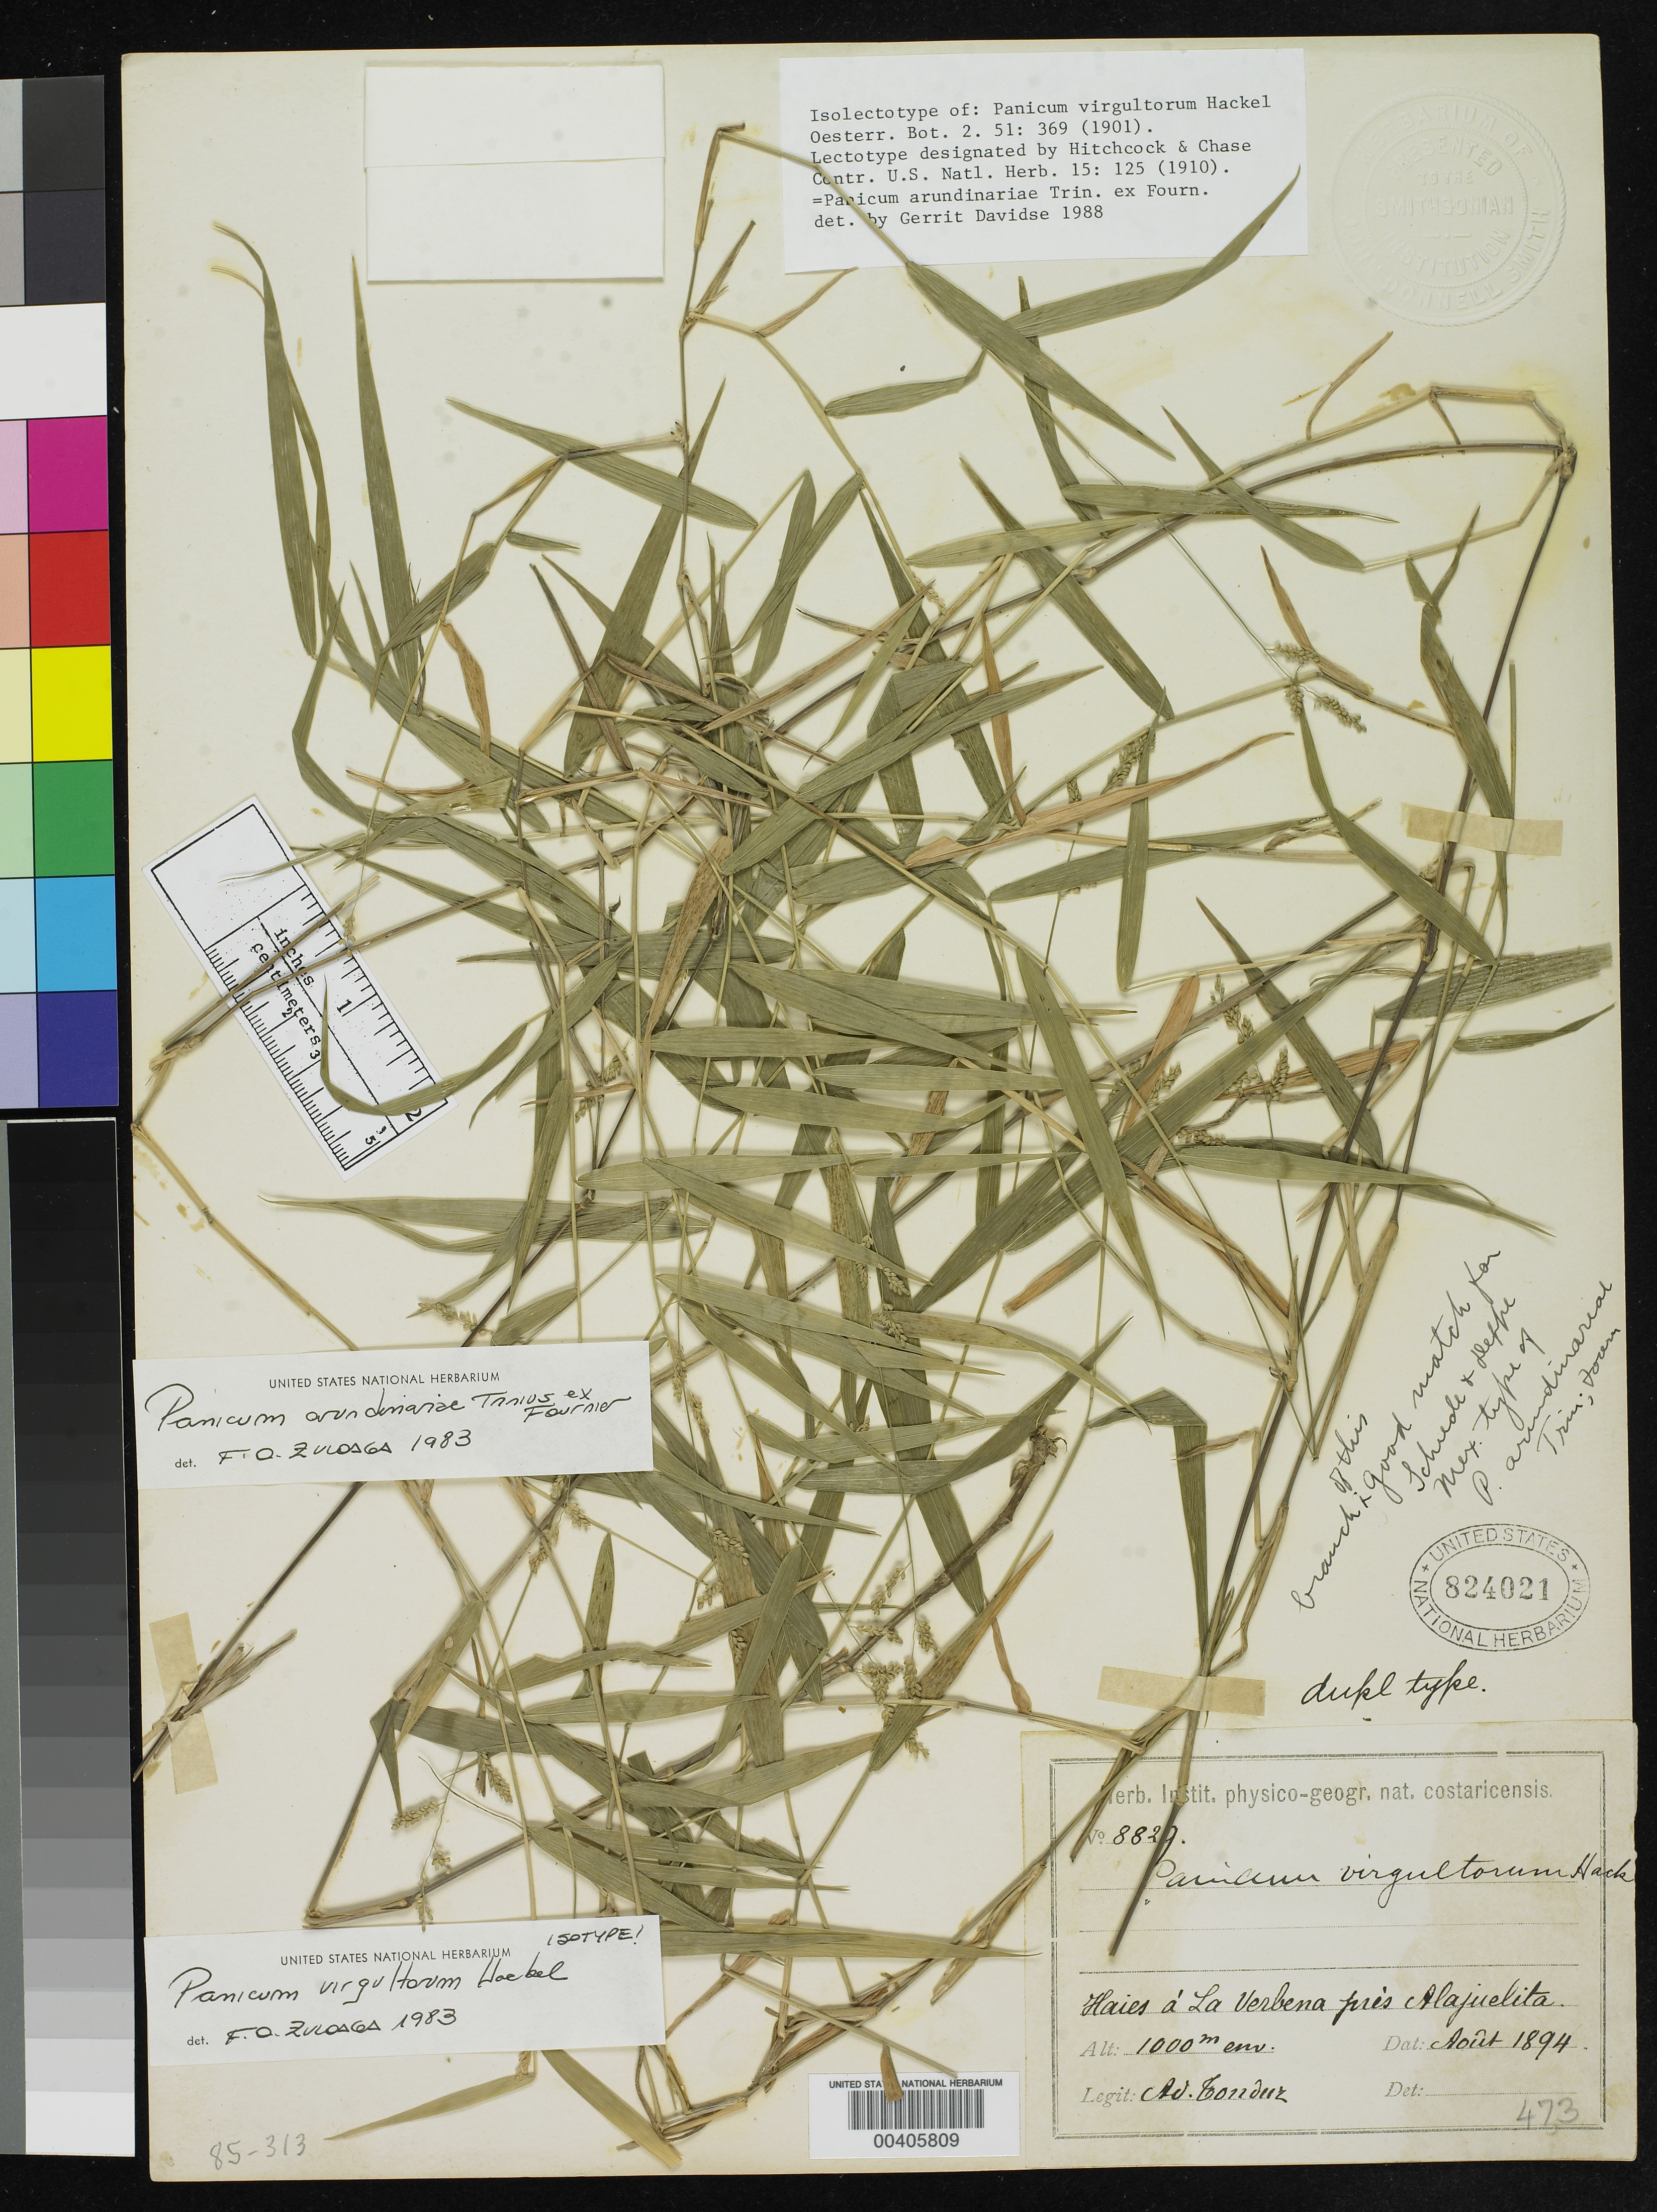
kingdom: Plantae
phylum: Tracheophyta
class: Liliopsida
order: Poales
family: Poaceae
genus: Panicum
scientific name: Panicum virgultorum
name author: Hack.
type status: Lectotype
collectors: A. Tonduz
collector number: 8829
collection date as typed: Aug 1894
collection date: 1894-08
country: Costa Rica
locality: La Verbena prope Alajuelita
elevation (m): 1000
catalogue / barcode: US 824021